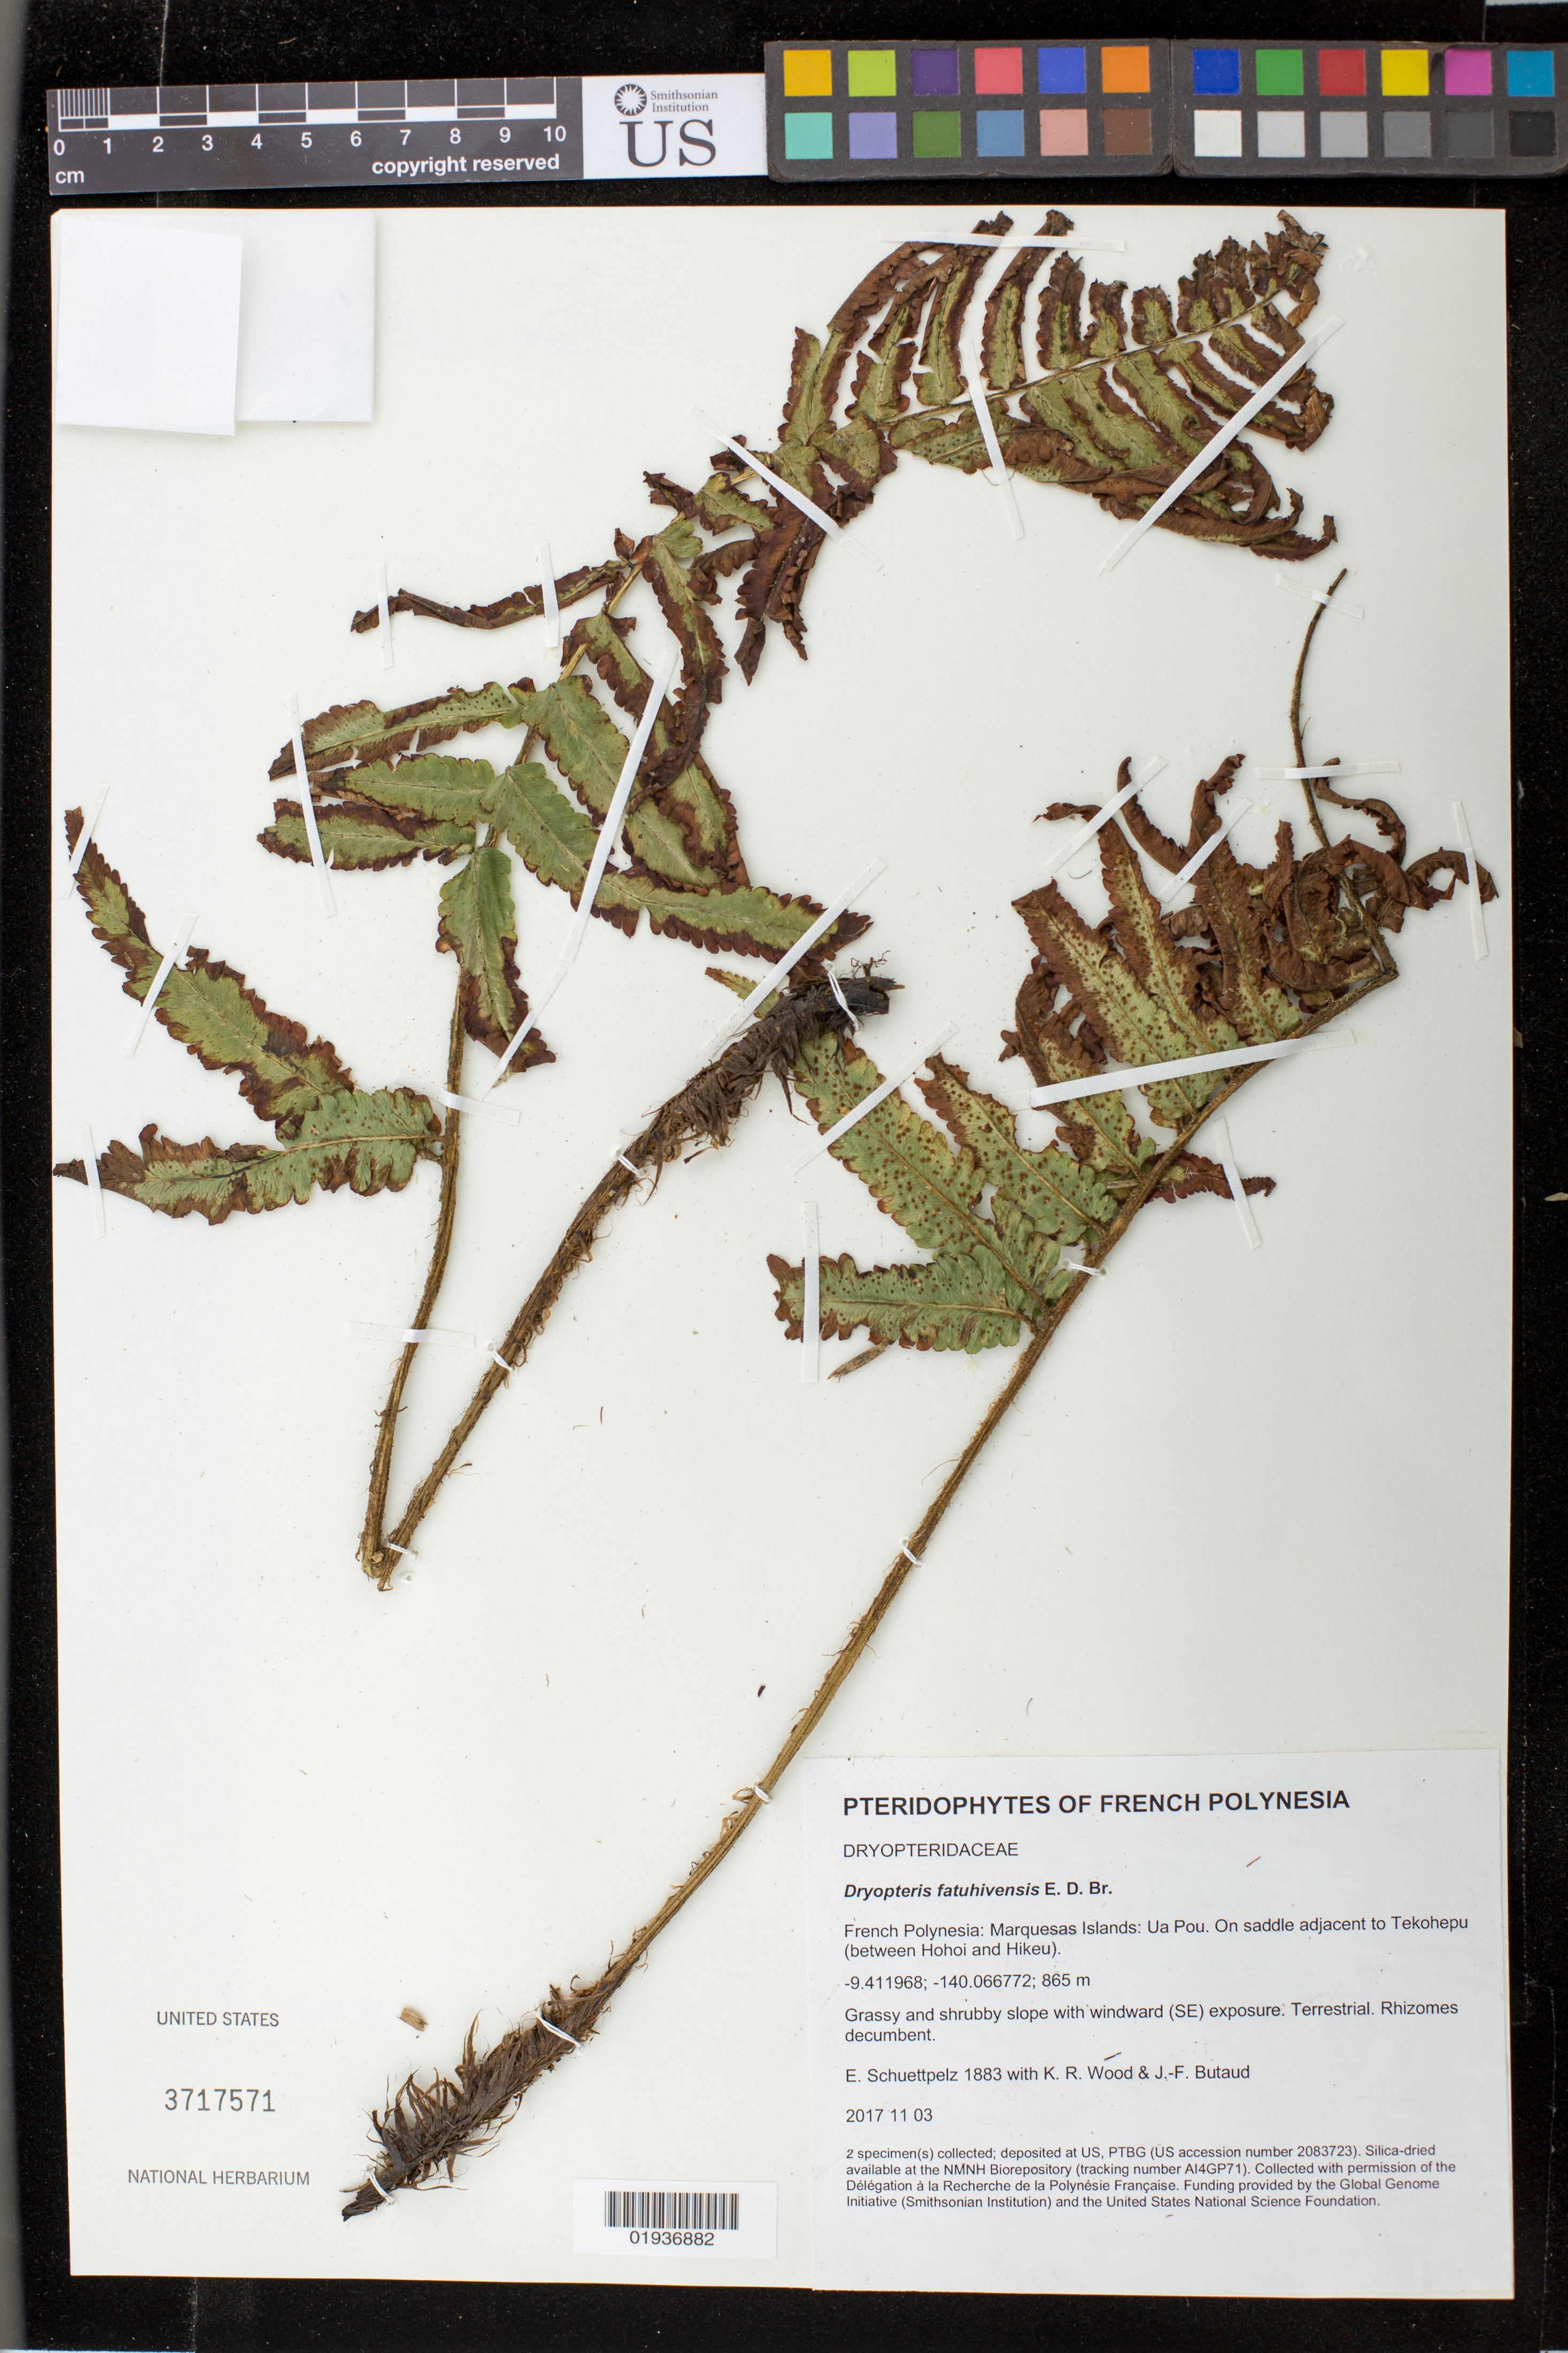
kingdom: Plantae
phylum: Tracheophyta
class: Polypodiopsida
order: Polypodiales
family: Dryopteridaceae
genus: Dryopteris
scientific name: Dryopteris fatuhivensis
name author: E.D. Br.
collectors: E. Schuettpelz, K. R. Wood & J. -F. Butaud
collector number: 1883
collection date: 2017-11-03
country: French Polynesia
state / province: Marquesas Islands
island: Ua Pou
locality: On saddle adjacent to Tekohepu (between Hohoi and Hikeu).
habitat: Grassy and shrubby slope with windward (SE) exposure.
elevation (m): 865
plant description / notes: Collected with permission of the Délégation à la Recherche de la Polynésie Française. Funding provided by the Global Genome Initiative (Smithsonian Institution) and the United States National Science Foundation. Silica dried tissue stored at AI4GP71 in the NMNH Biorepository, Smithsonian Institution.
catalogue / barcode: US 3717571